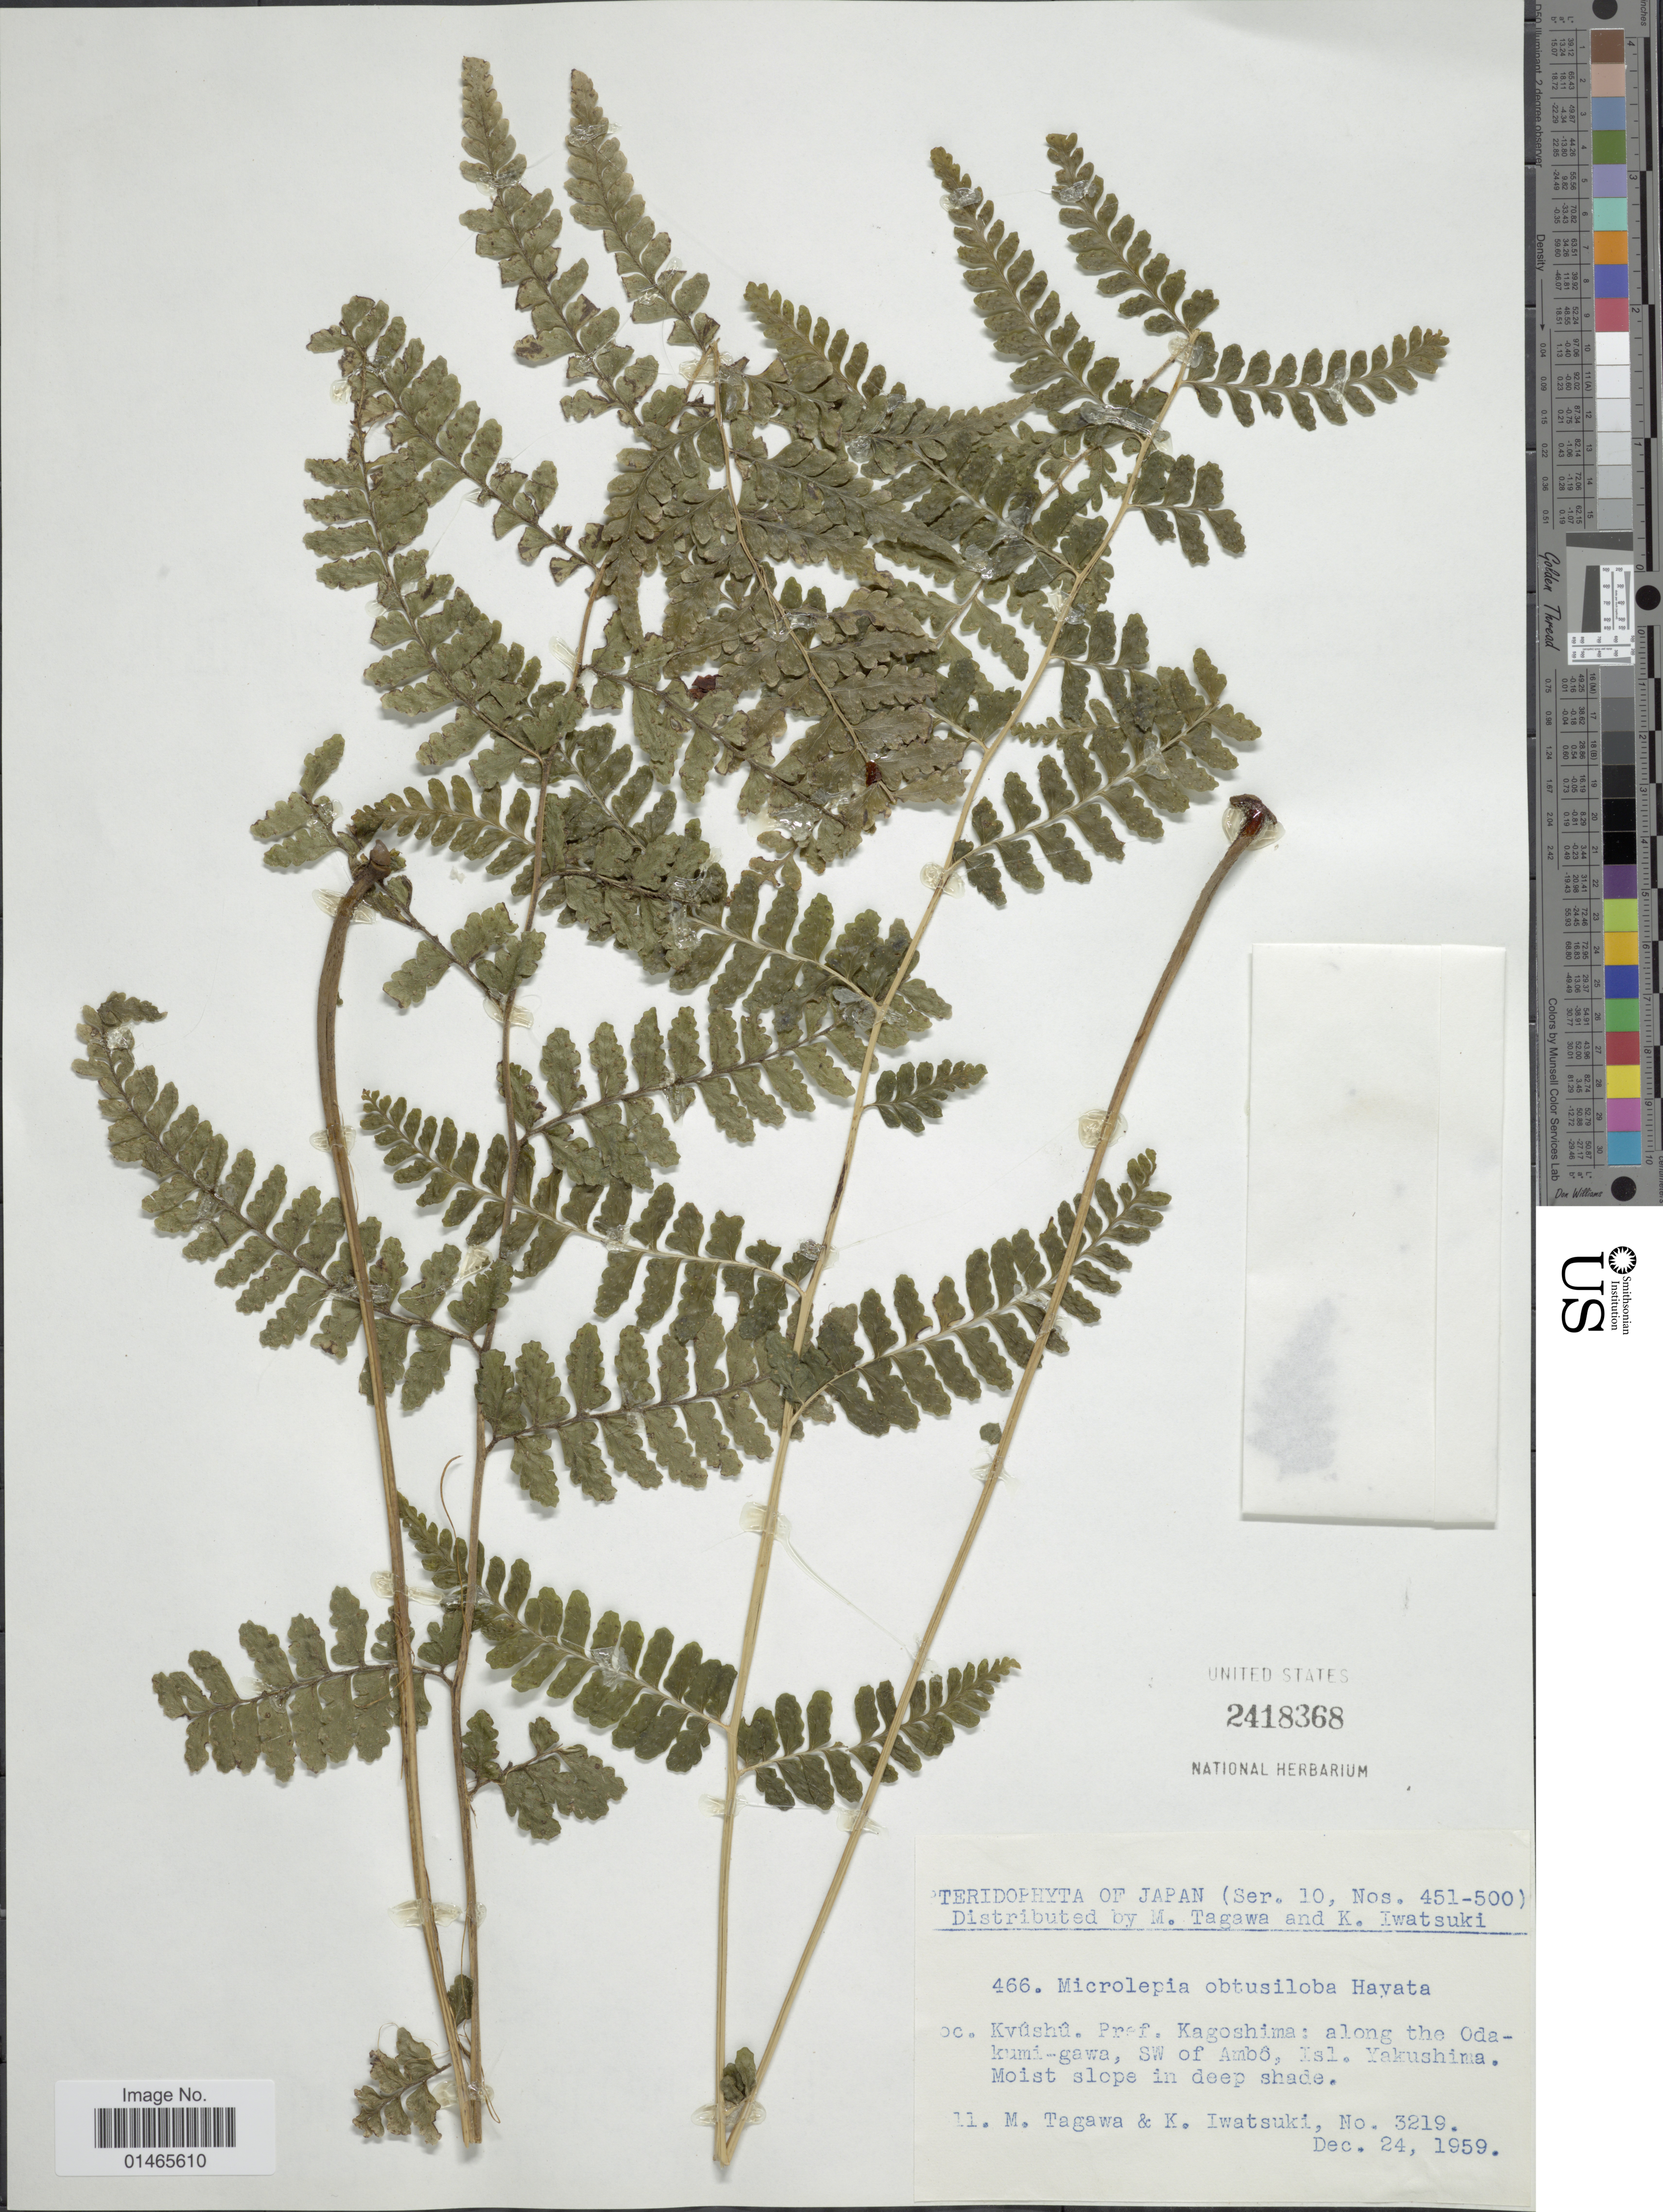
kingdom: Plantae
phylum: Tracheophyta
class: Polypodiopsida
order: Polypodiales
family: Dennstaedtiaceae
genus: Microlepia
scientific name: Microlepia obtusiloba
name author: Hayata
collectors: M. Tagawa & K. Iwatsuki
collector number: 3219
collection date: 1959-12-24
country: Japan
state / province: Kagosima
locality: Kyushu, along the Odakumi-gawa, SW of Ambô, Isl. Yakushima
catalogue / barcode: US 2418368